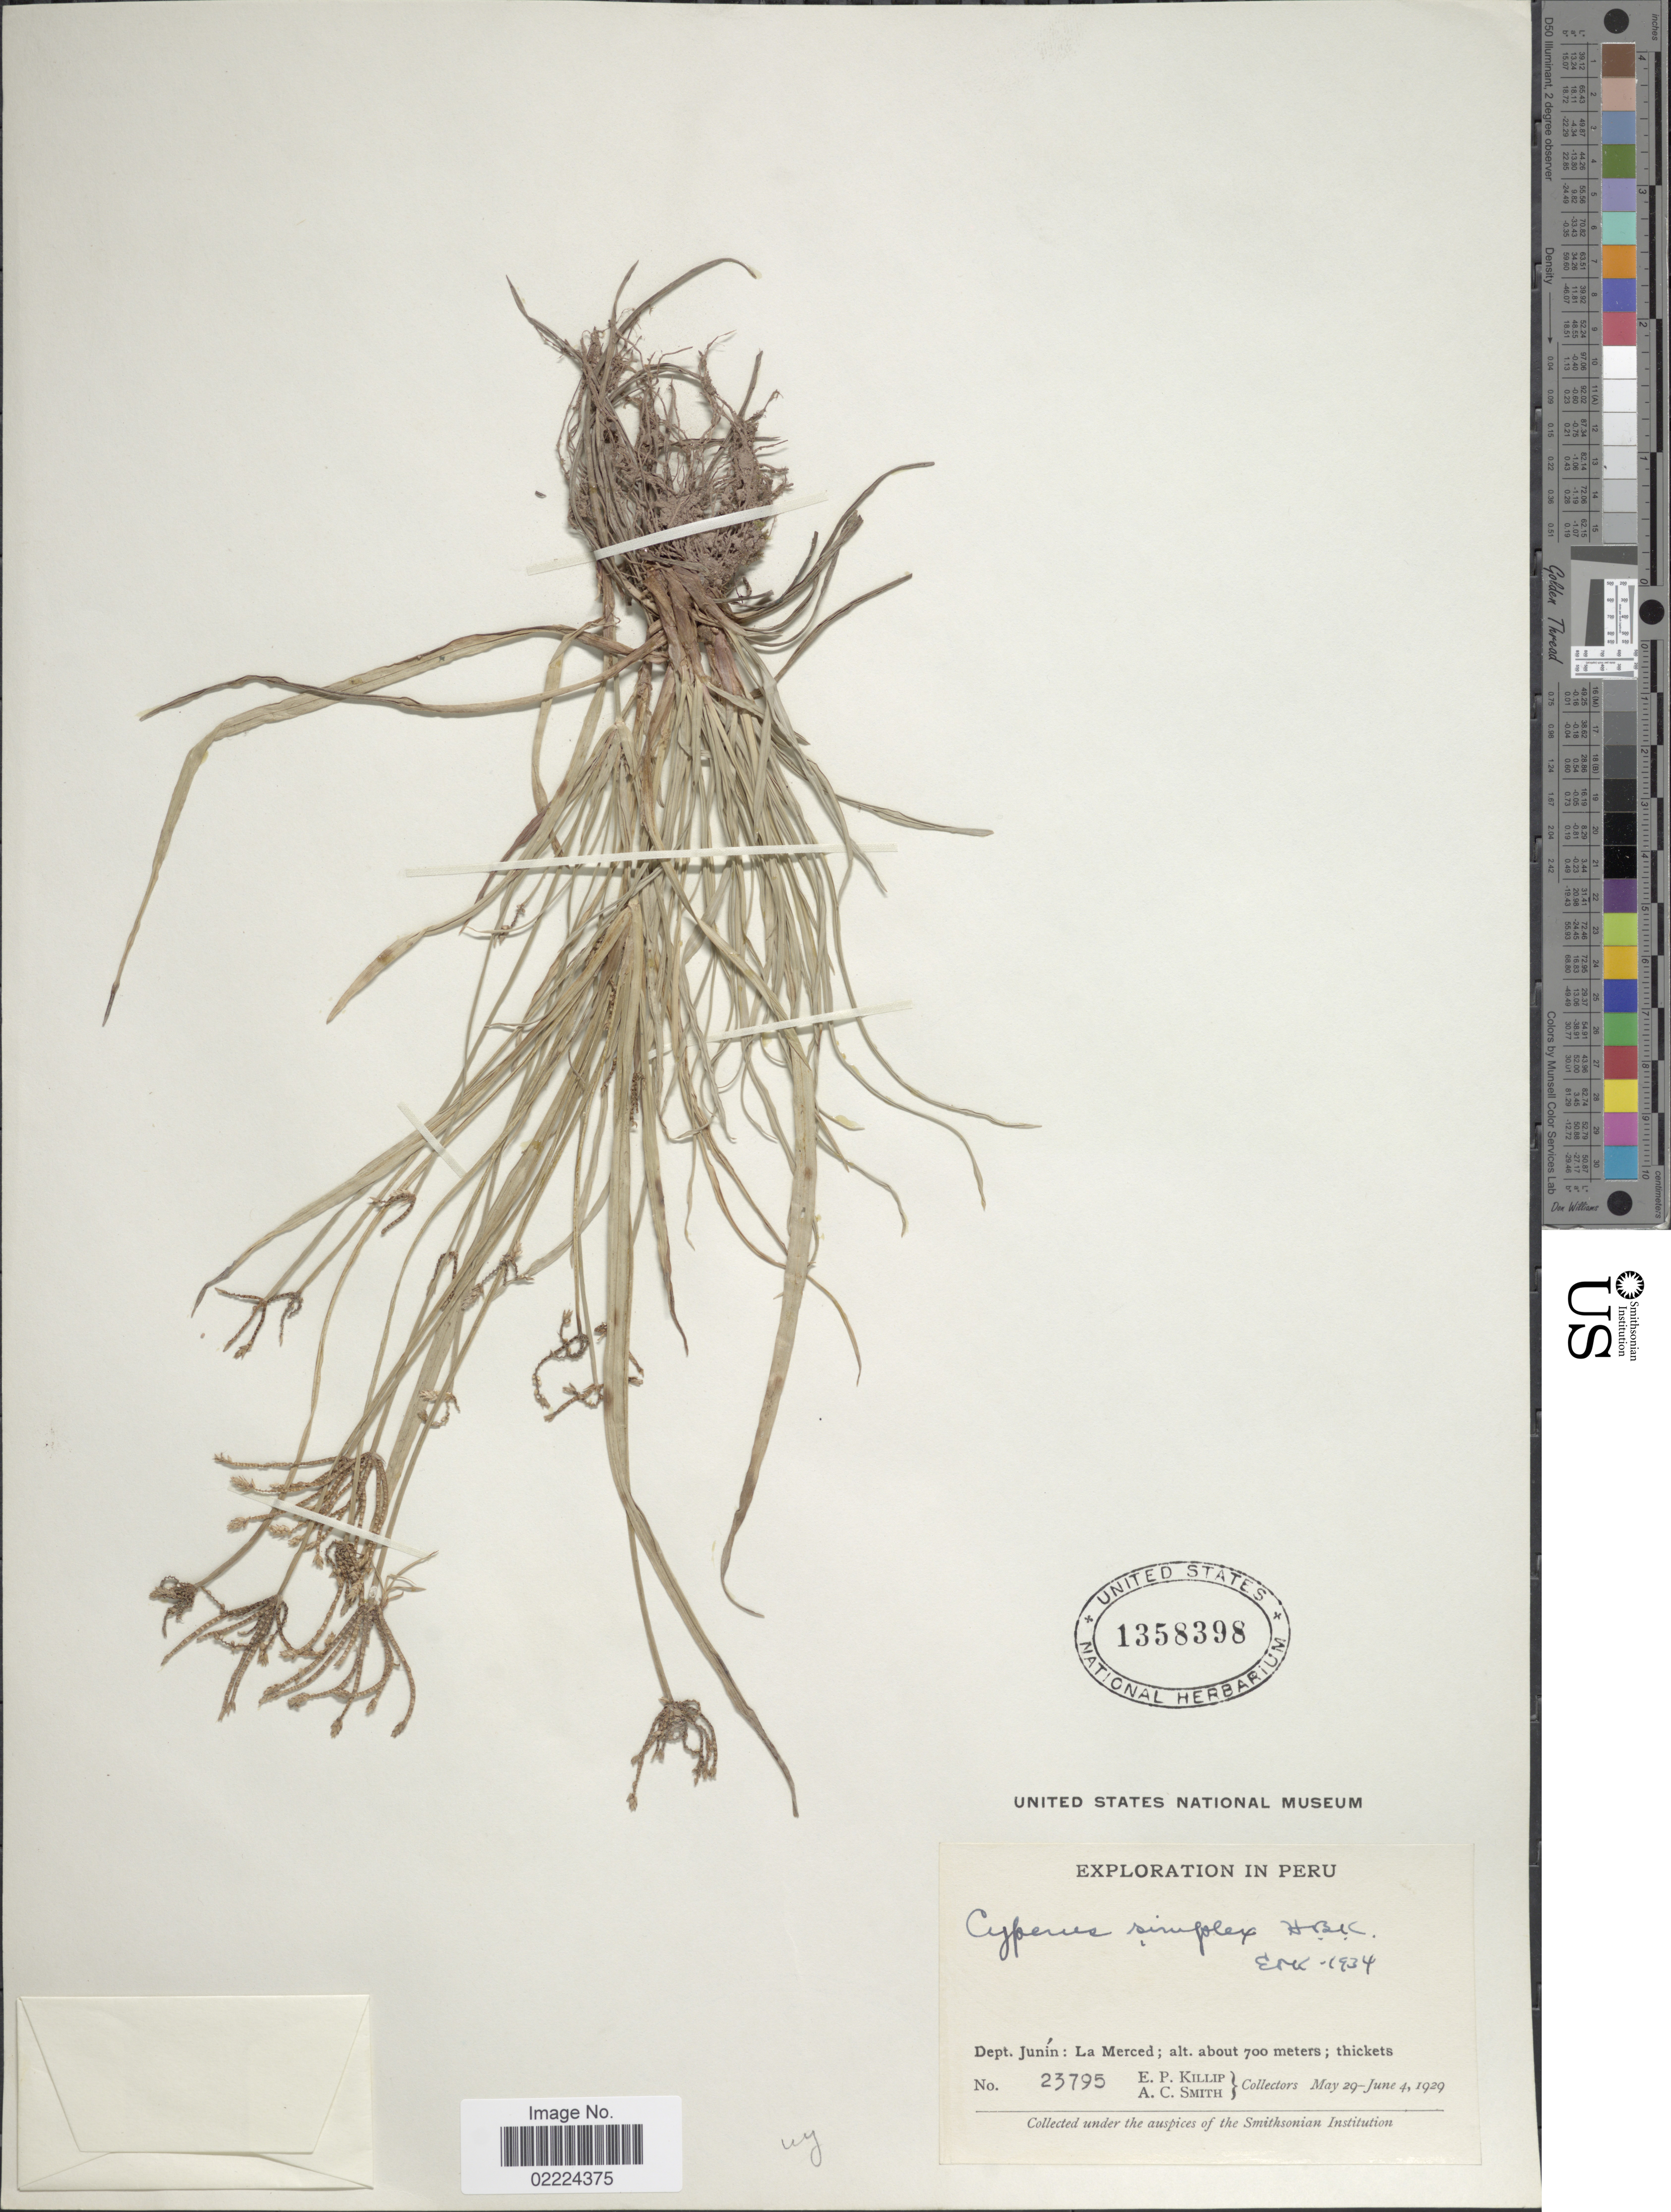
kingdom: Plantae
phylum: Tracheophyta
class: Liliopsida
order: Poales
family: Cyperaceae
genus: Cyperus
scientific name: Cyperus simplex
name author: Kunth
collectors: E. P. Killip & A. C. Smith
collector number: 23795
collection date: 1929-05-29/1929-06-04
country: Peru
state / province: Junín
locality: La Merced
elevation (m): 700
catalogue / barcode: US 1358398